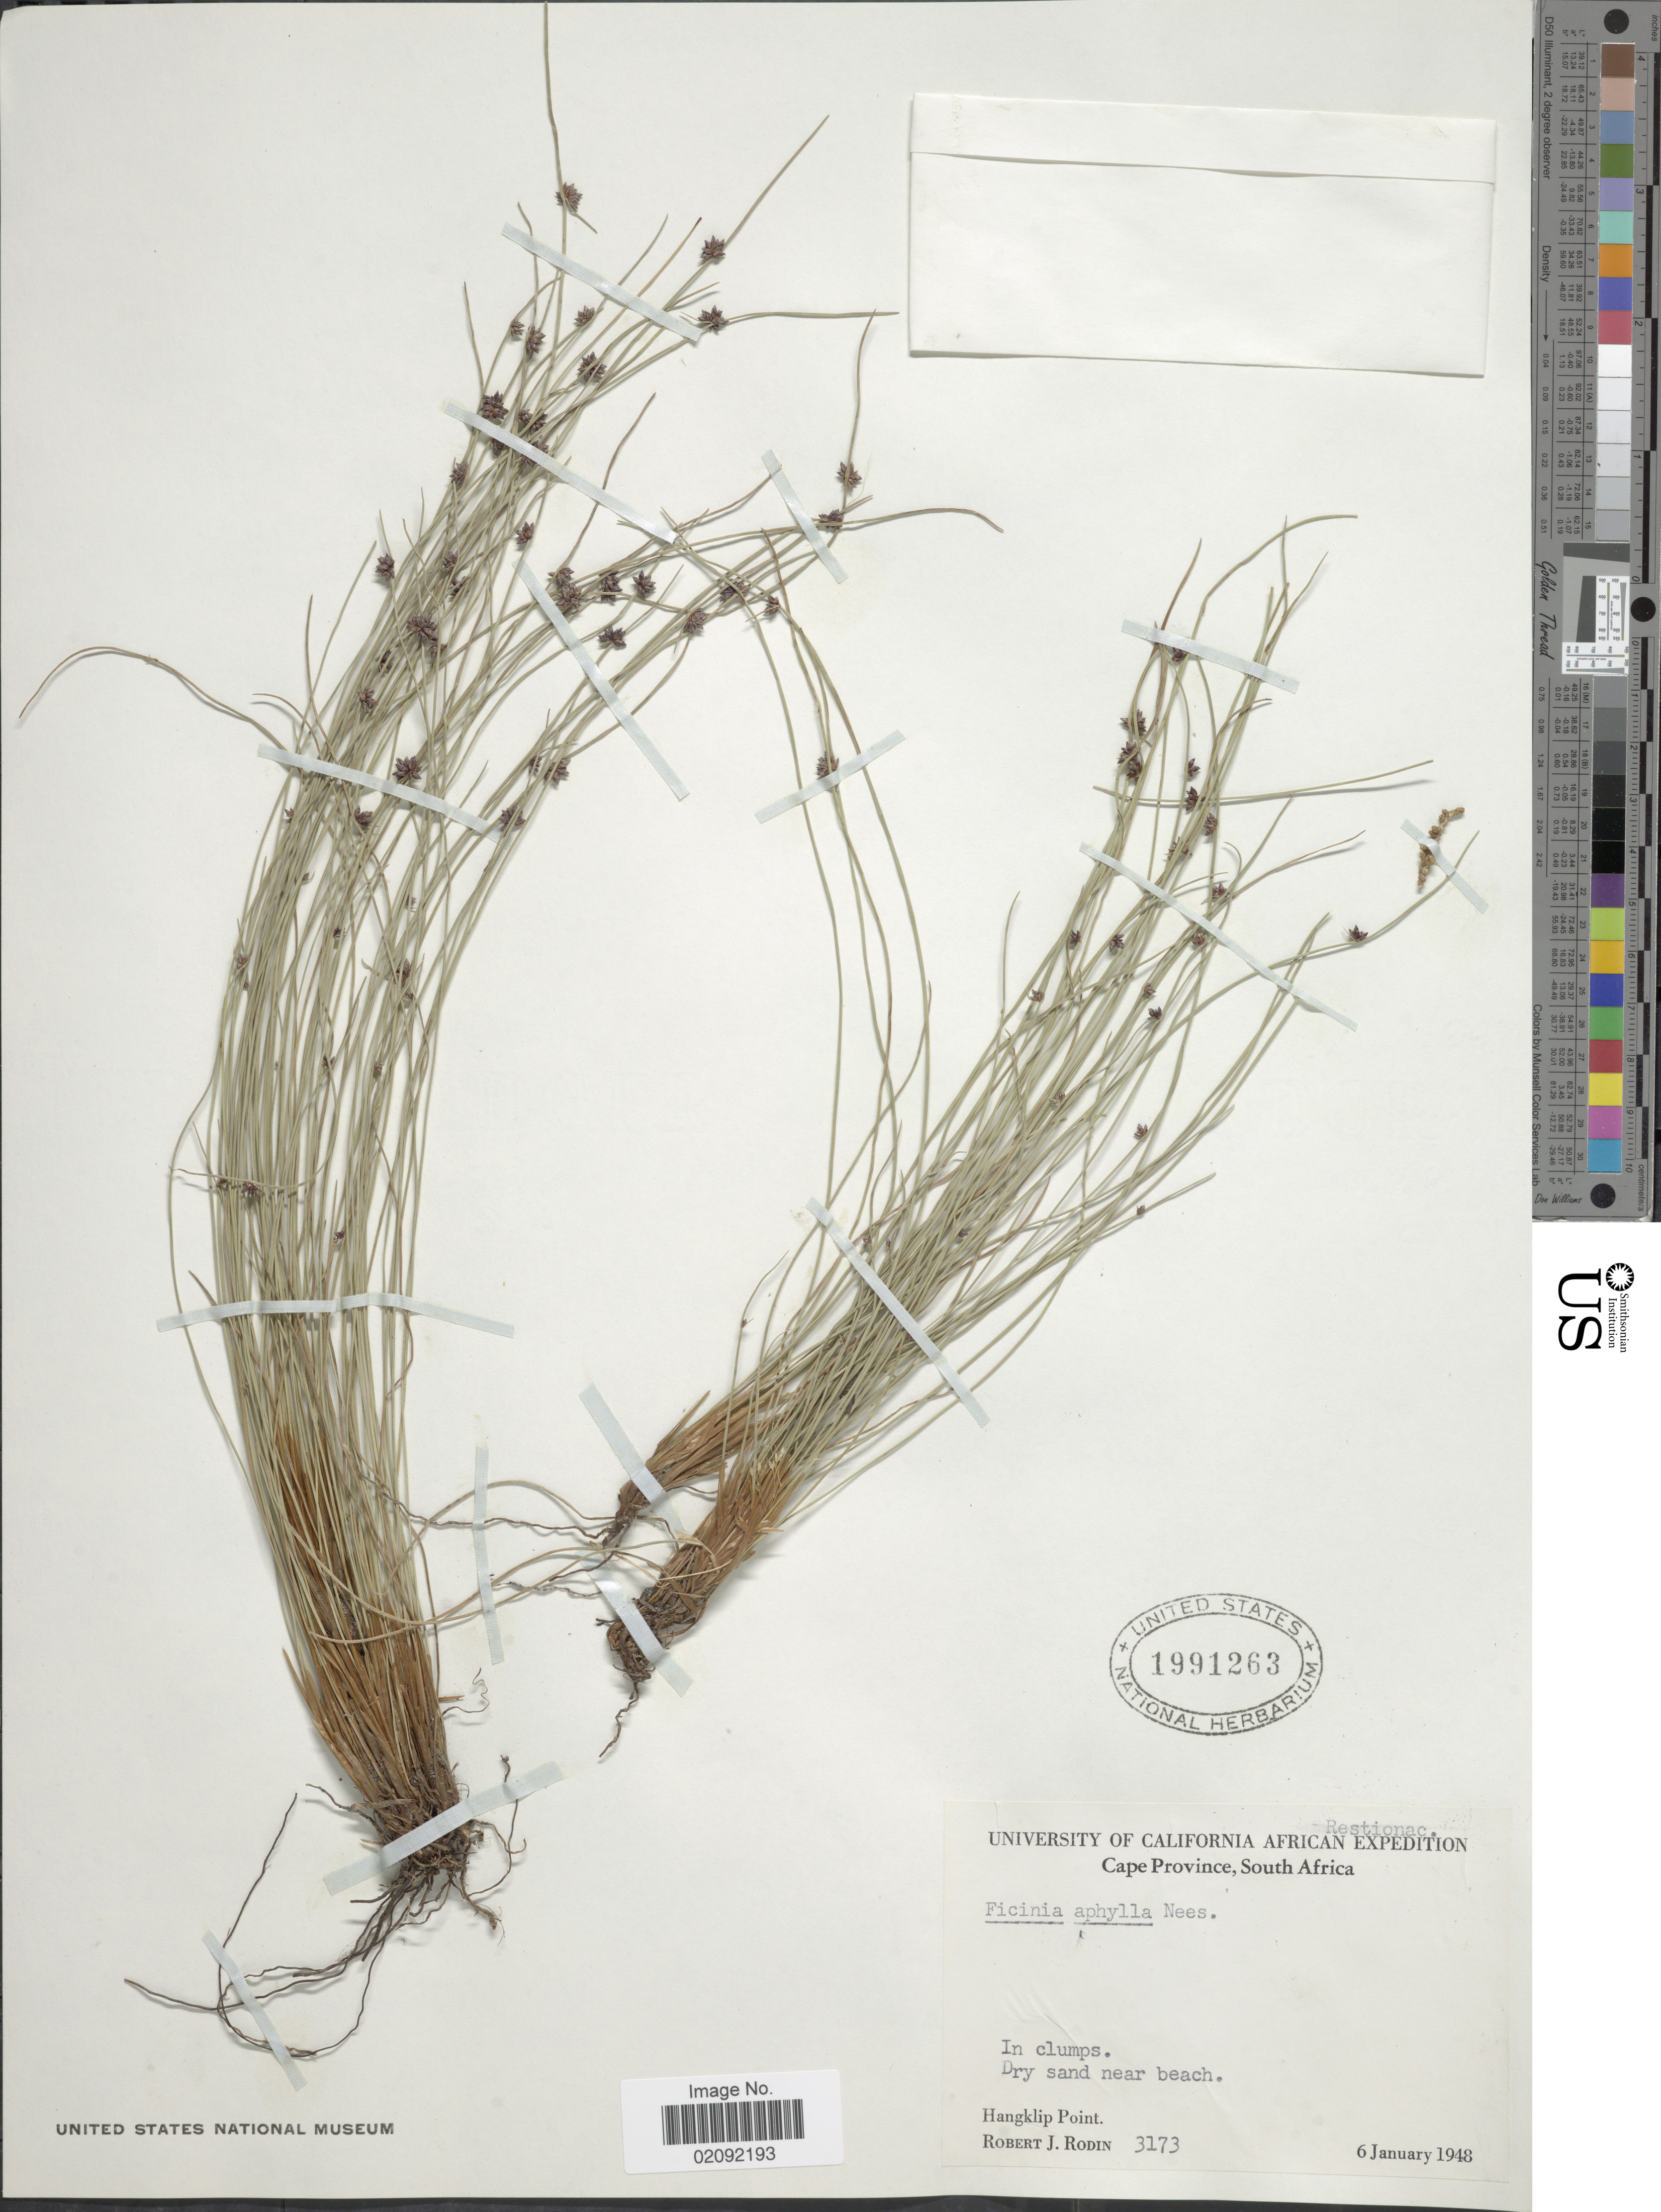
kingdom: Plantae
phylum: Tracheophyta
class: Liliopsida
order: Poales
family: Cyperaceae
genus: Ficinia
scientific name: Ficinia lateralis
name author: (Vahl) Kunth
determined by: Strong, Mark T., (BOT), Smithsonian Institution - National Museum of Natural History (UNITED STATES)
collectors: R. J. Rodin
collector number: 3173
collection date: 1948-01-06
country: South Africa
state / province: Western Cape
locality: In clumps. Dry sand near beach, Hangklip Point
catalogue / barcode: US 1991263